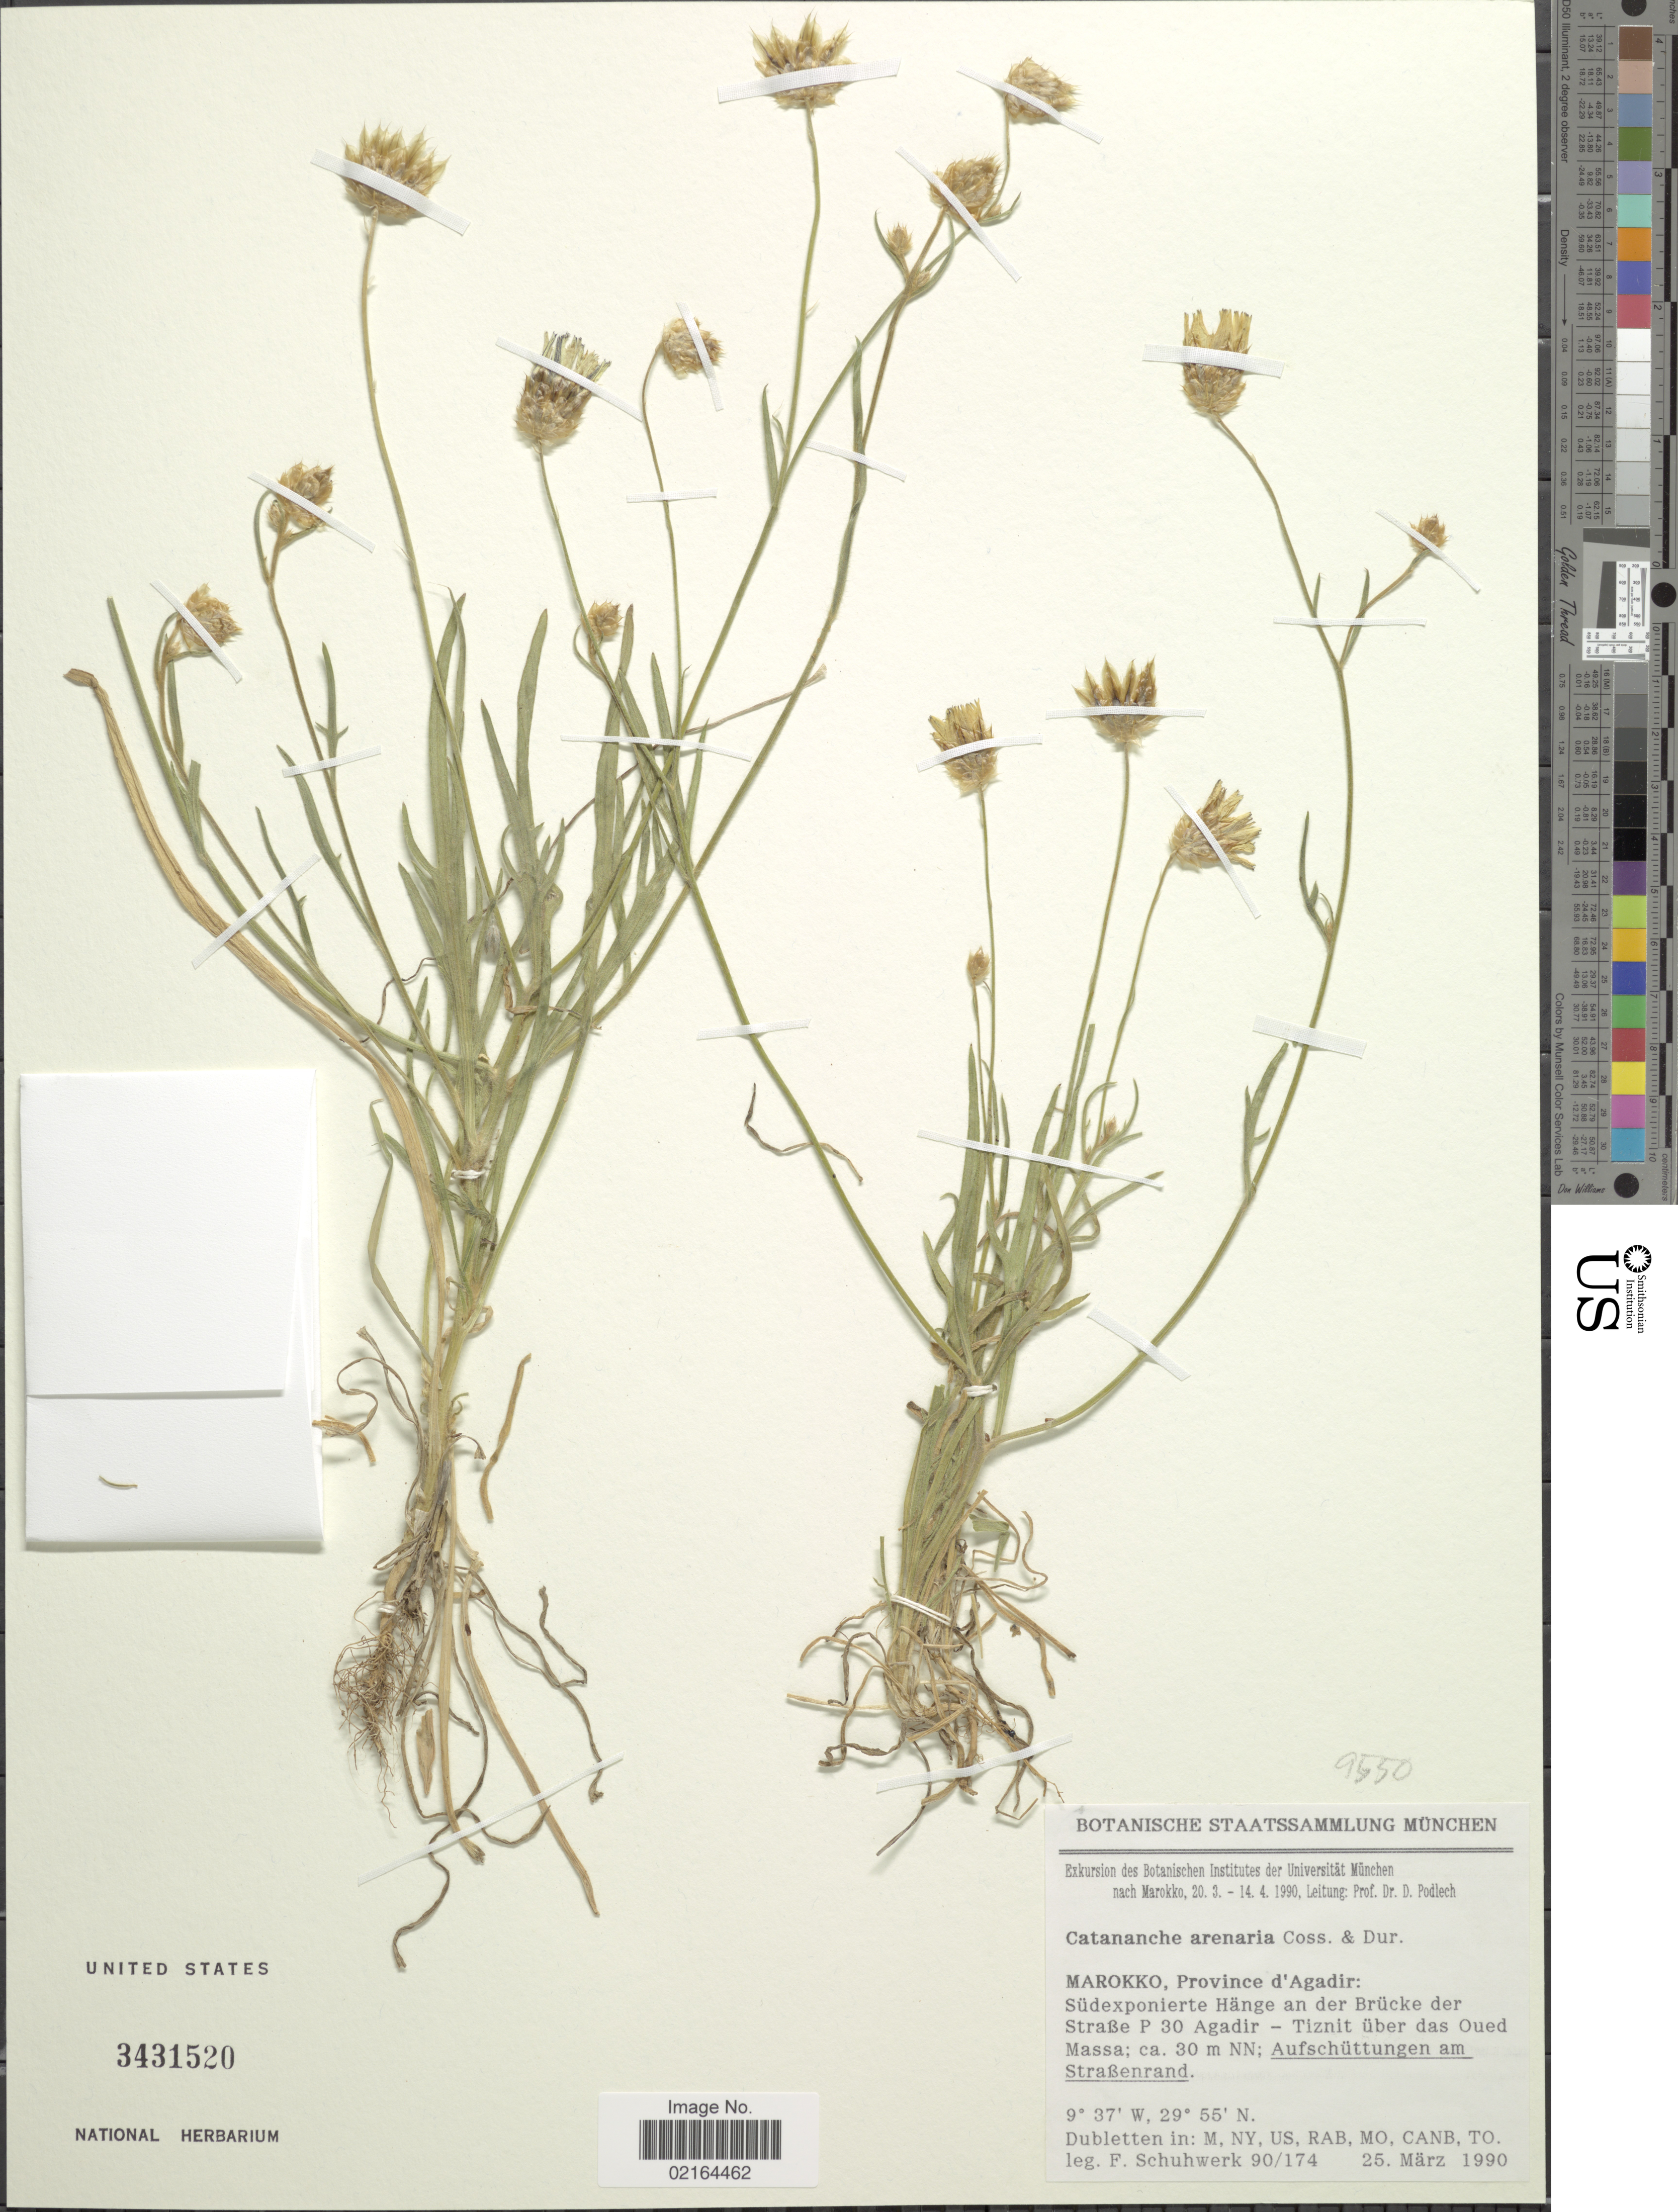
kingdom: Plantae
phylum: Tracheophyta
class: Magnoliopsida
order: Asterales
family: Asteraceae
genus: Catananche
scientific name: Catananche arenaria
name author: Coss. & Durieu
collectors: Schuhwerk, F.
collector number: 90/174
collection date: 1990-03-25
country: Morocco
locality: Province d'Agadir: Sudexponierte Hange an der Brucke der Straße P 30 Agadir - Tiznit uber das Oued Massa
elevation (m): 30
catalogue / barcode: US 3431520